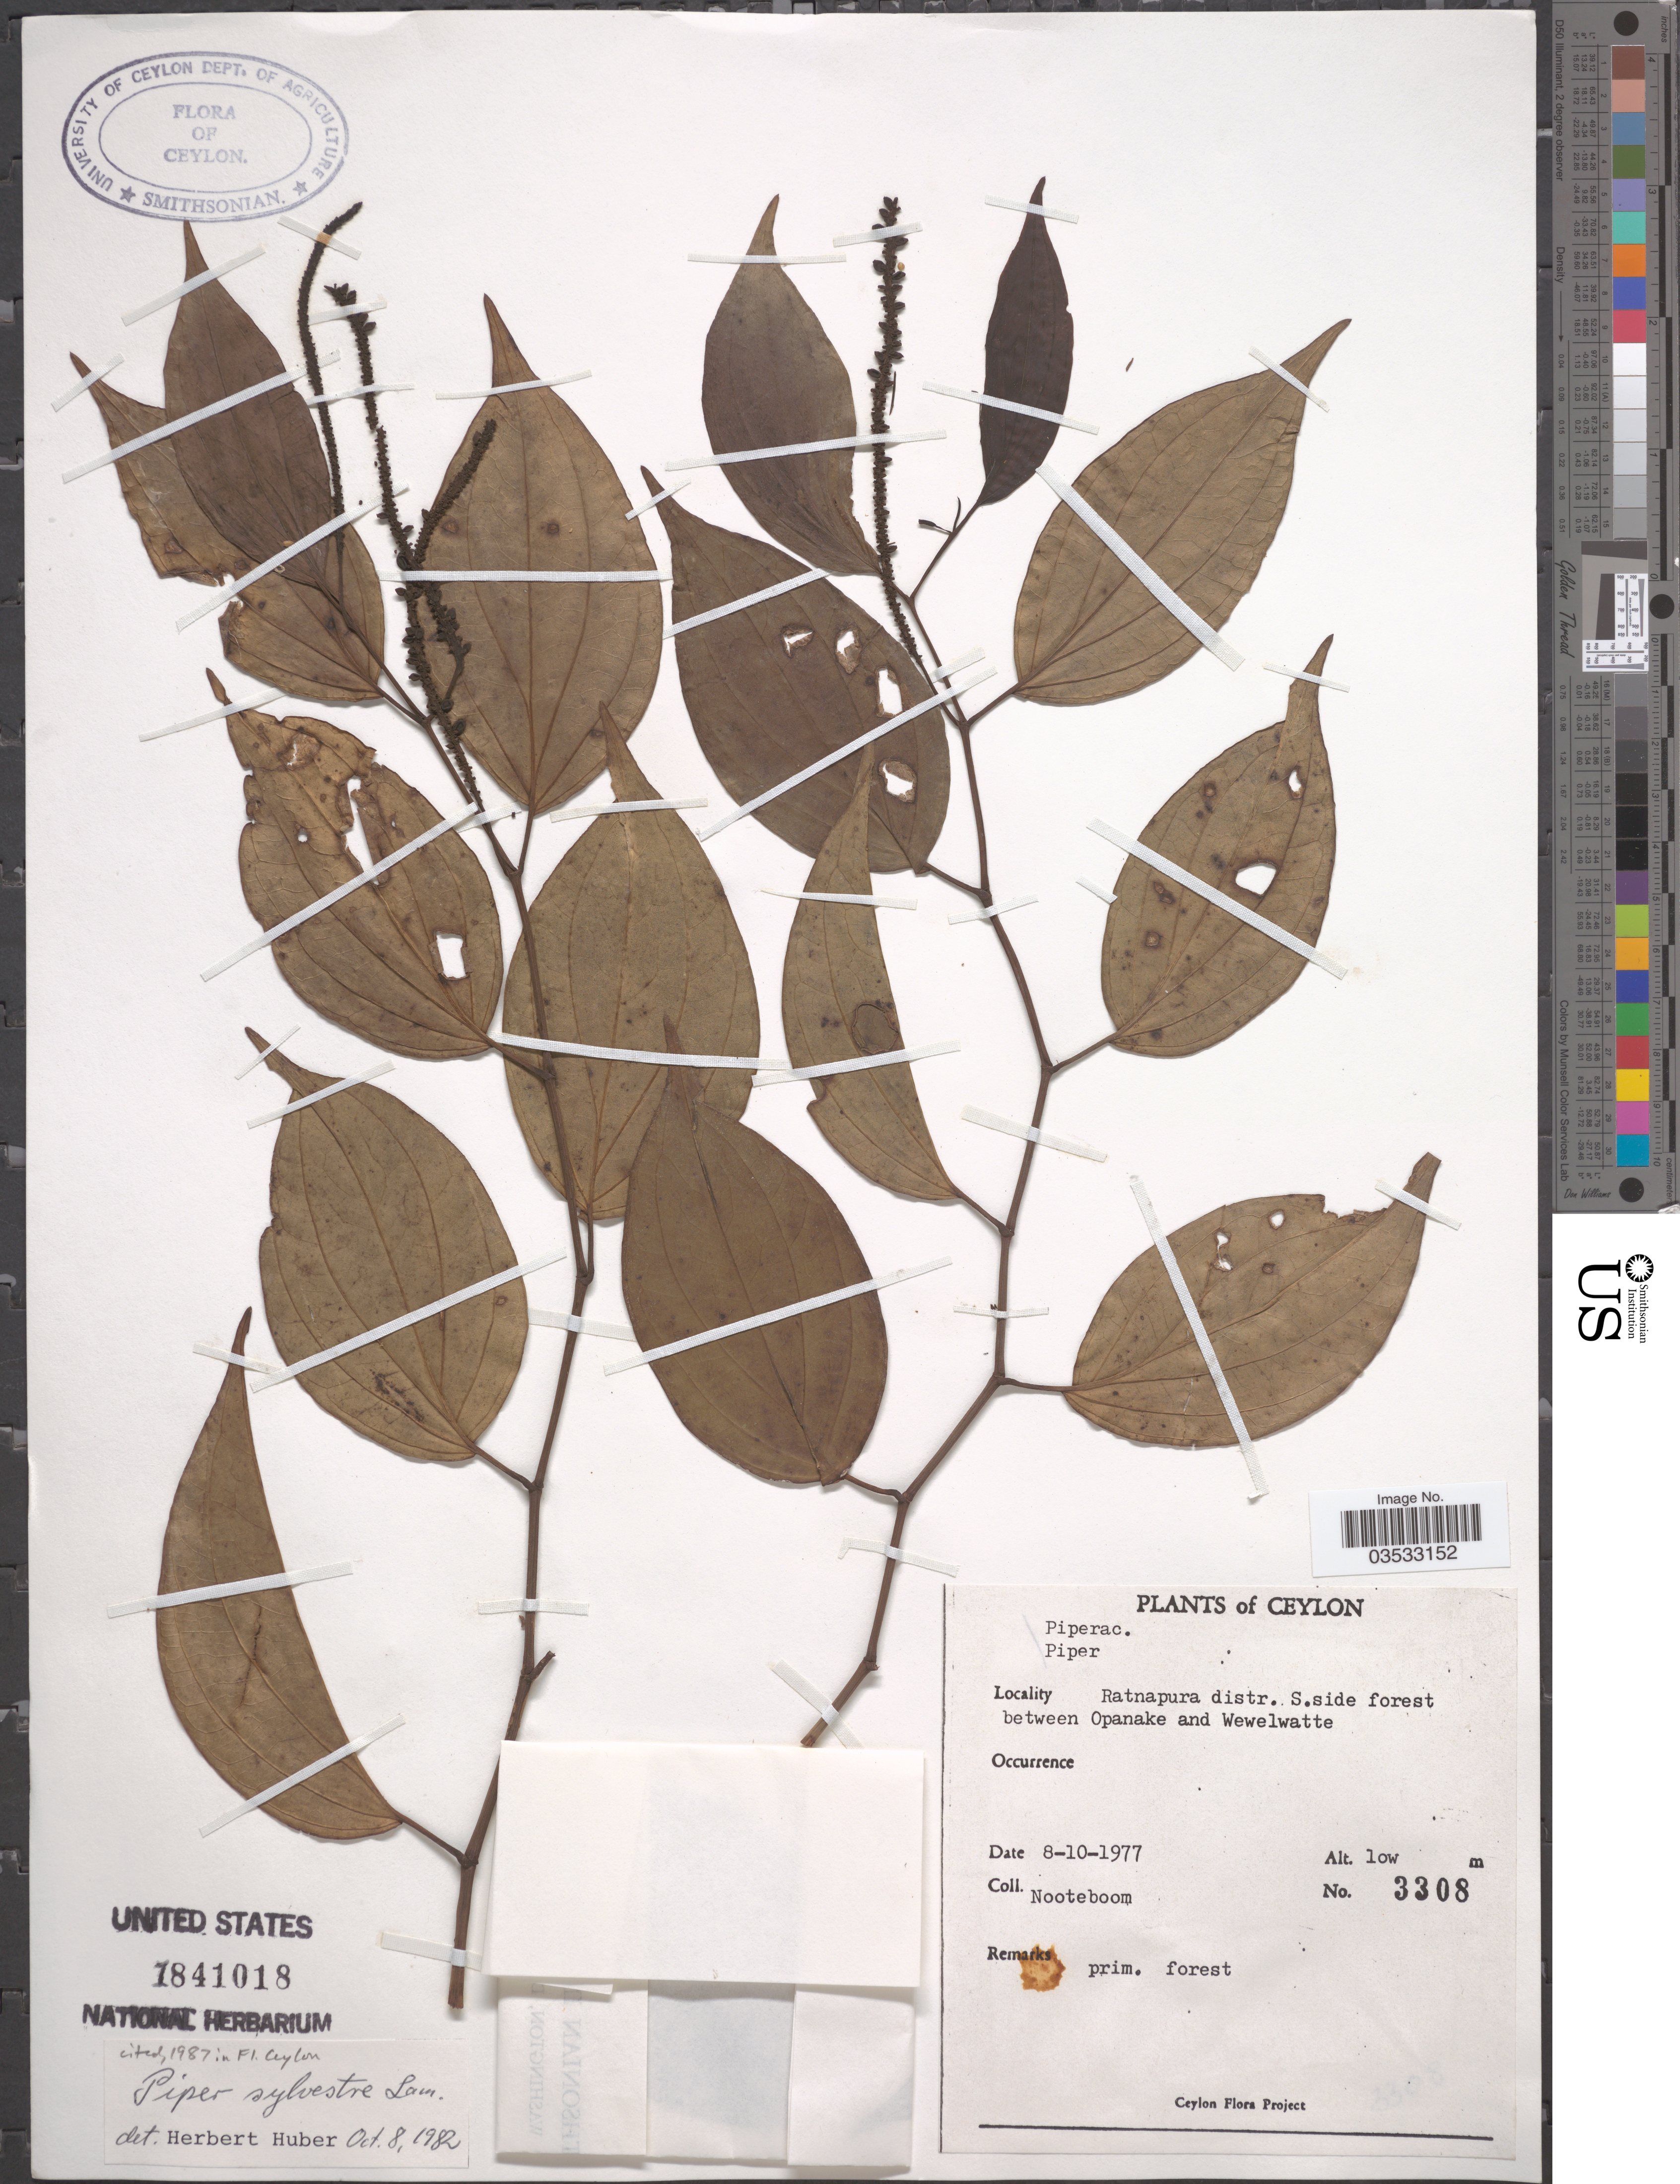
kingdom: Plantae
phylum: Tracheophyta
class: Magnoliopsida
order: Piperales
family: Piperaceae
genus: Piper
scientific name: Piper sylvestre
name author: Lour.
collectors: Nooteboom, --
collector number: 3308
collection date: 1977-10-08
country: Sri Lanka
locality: Ceylon. Ratnapura distr. S. side forest between Opanake and Wewelwatte.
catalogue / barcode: US 1841018